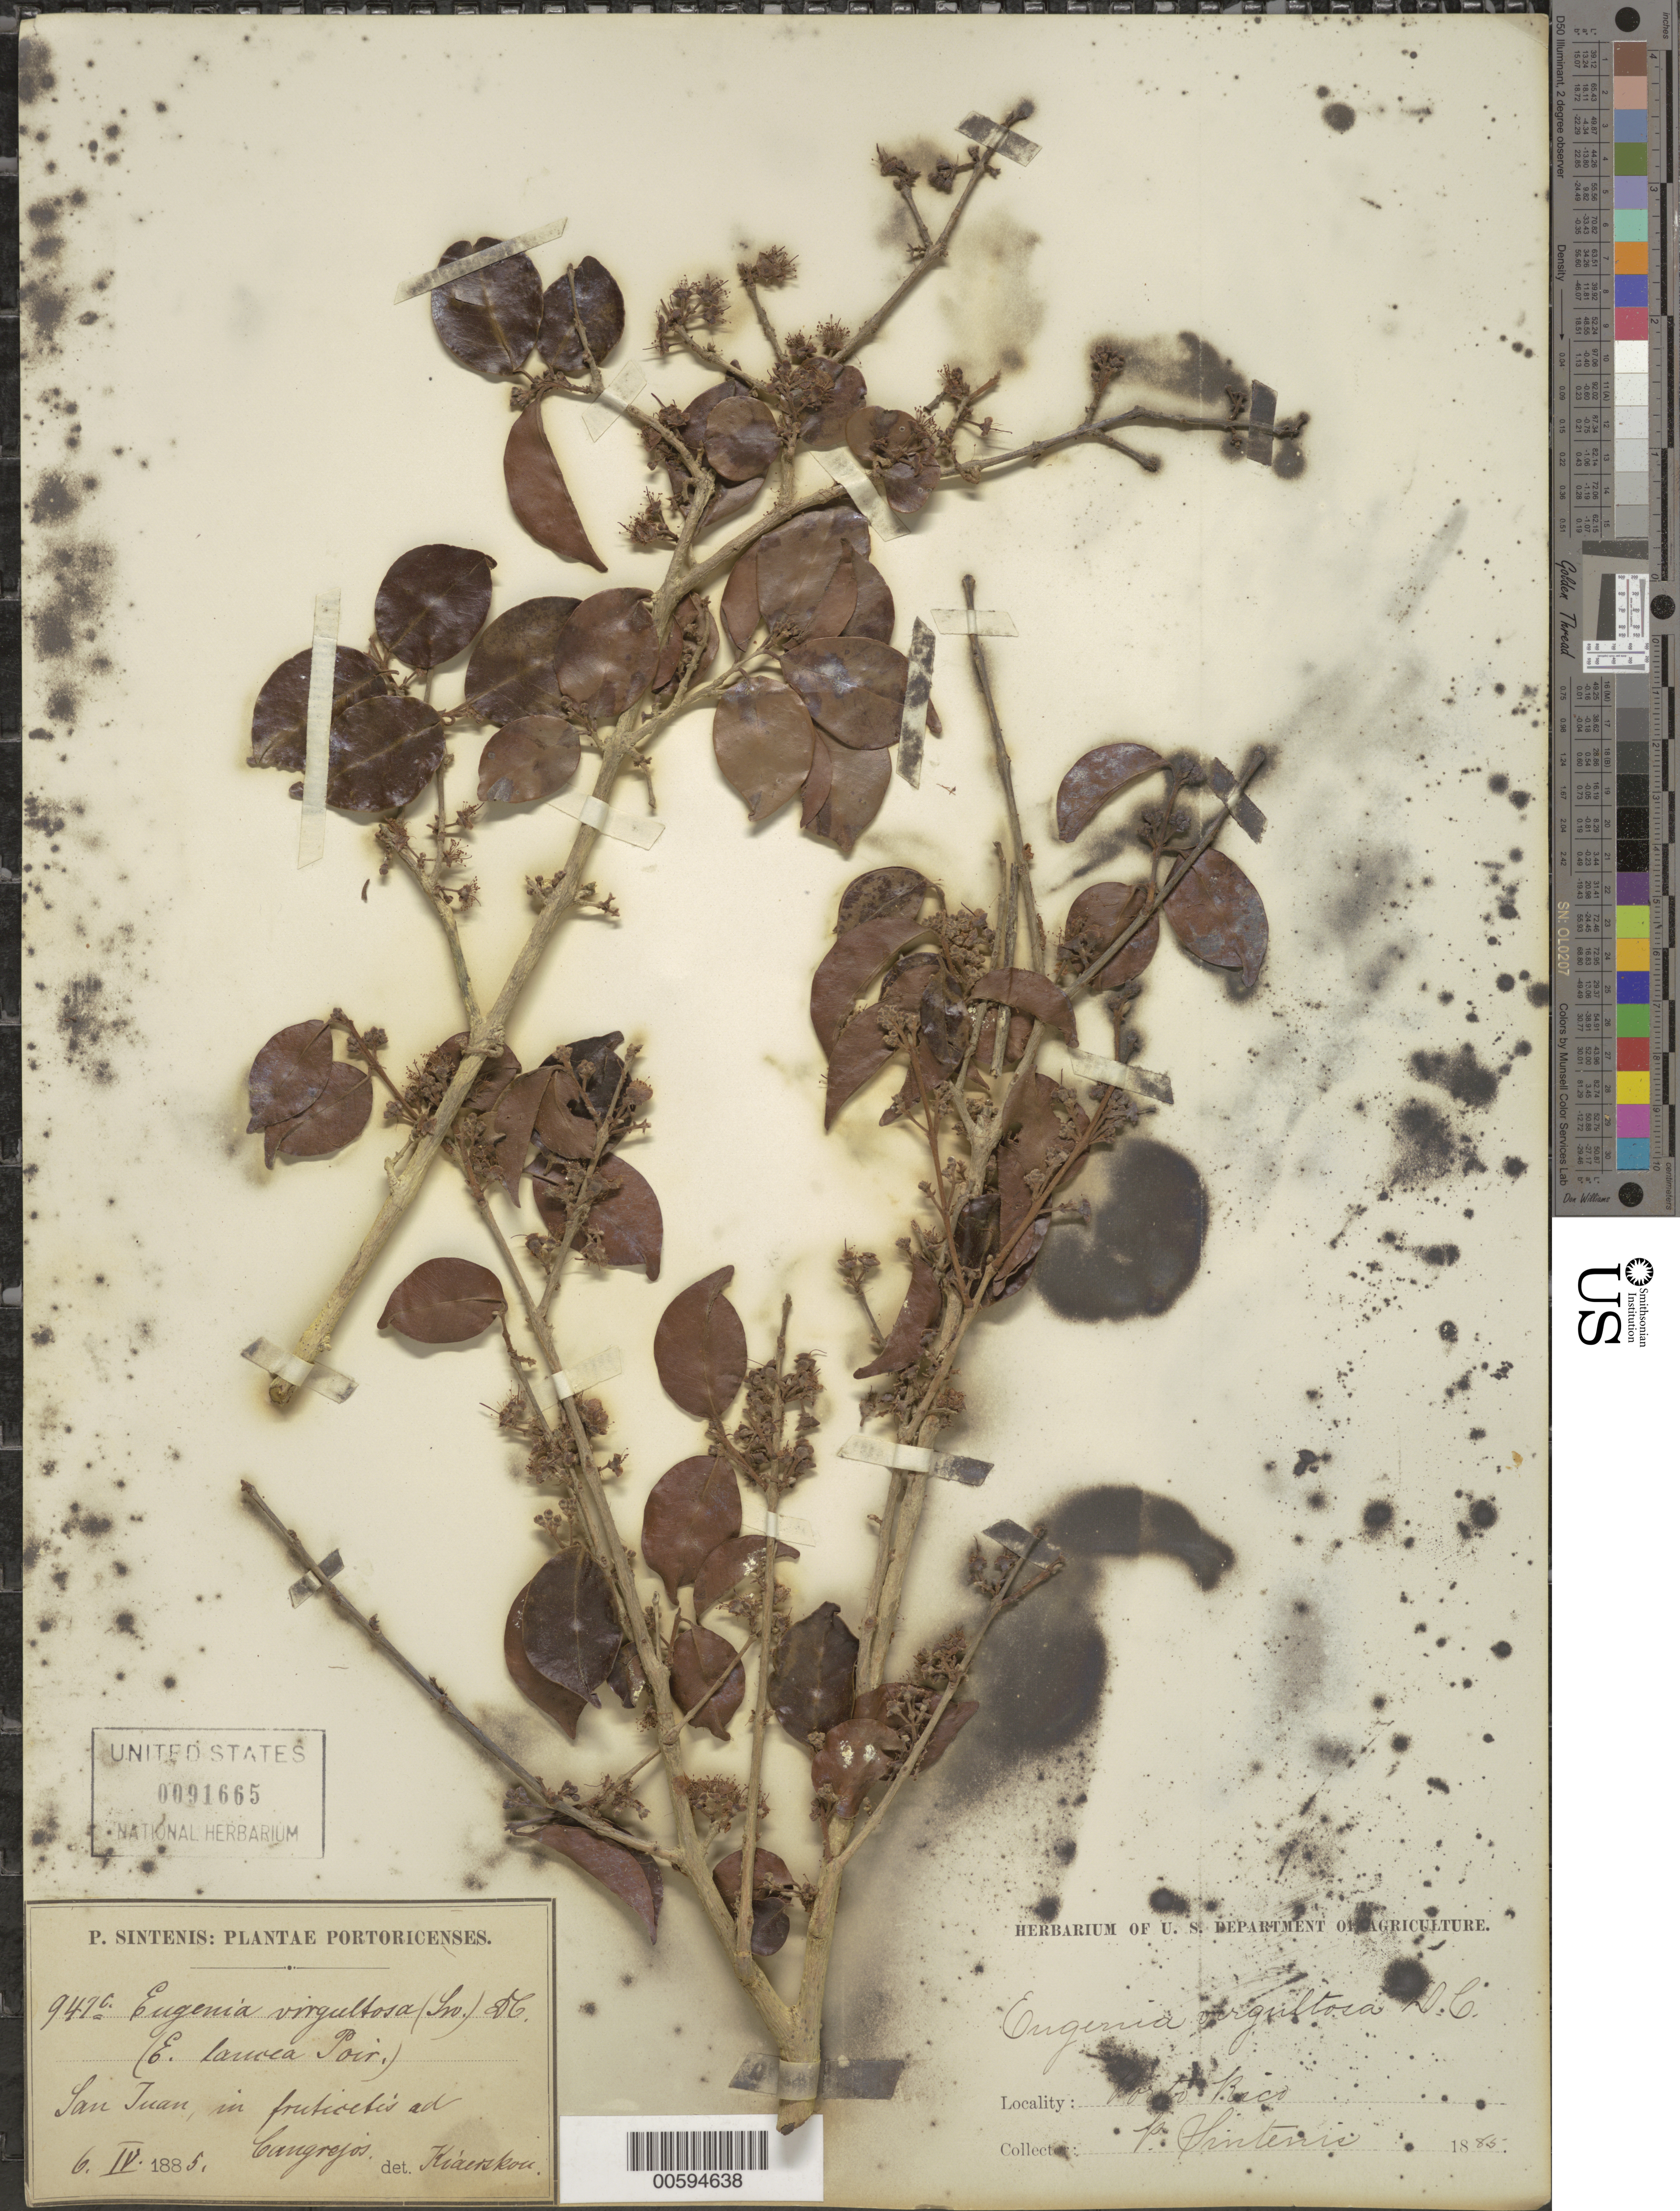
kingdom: Plantae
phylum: Tracheophyta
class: Magnoliopsida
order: Myrtales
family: Myrtaceae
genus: Eugenia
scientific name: Eugenia biflora var. ludibunda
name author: (Bertero) Krug & Urb.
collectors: P. Sintenis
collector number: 941c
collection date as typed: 06 Apr 1885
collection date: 1885-04-06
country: Puerto Rico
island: Greater Antilles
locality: San Juan, in fruticetis ad Cangrejos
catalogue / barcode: US 91665